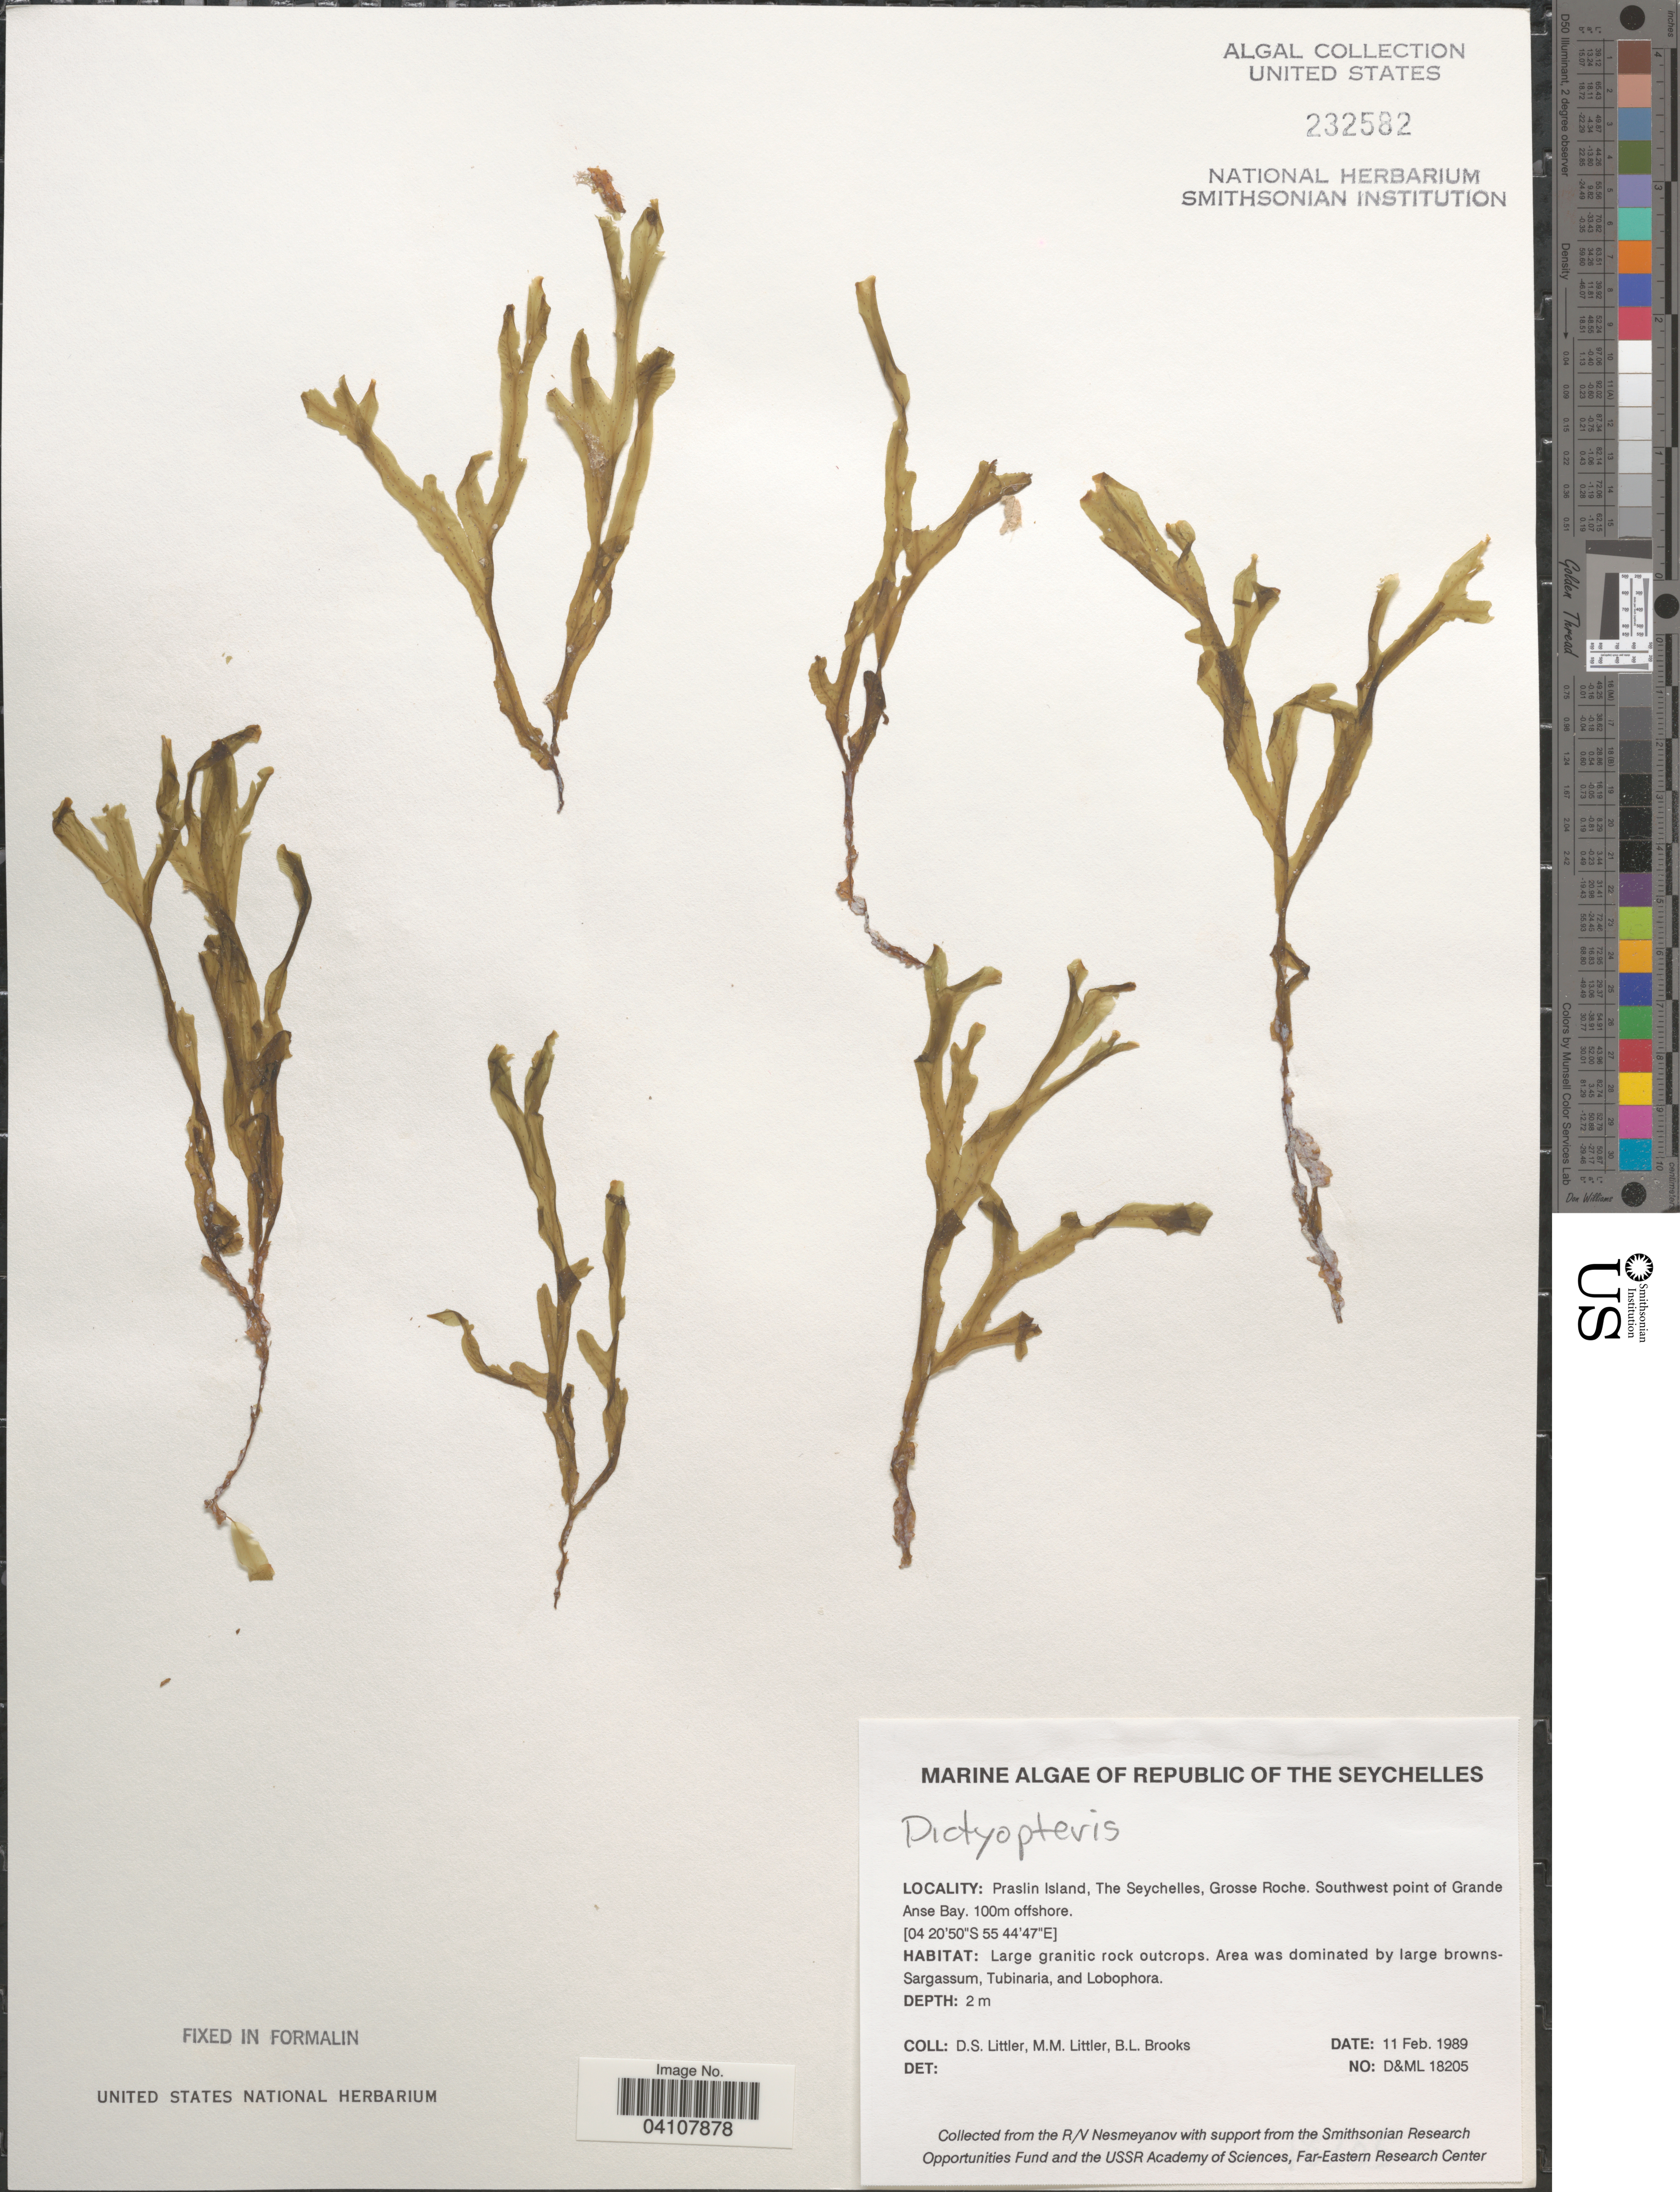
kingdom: Chromista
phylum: Ochrophyta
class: Phaeophyceae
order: Dictyotales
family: Dictyotaceae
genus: Dictyopteris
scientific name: Dictyopteris sp.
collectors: D. S. Littler & B. Brooks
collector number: D&ML18205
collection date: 1989-02-11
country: Seychelles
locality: Republic of the Seychelles. Praslin Island, Grosse Roche. Southwest point of Grande Anse Bay. 100m offshore.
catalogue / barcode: US 232582